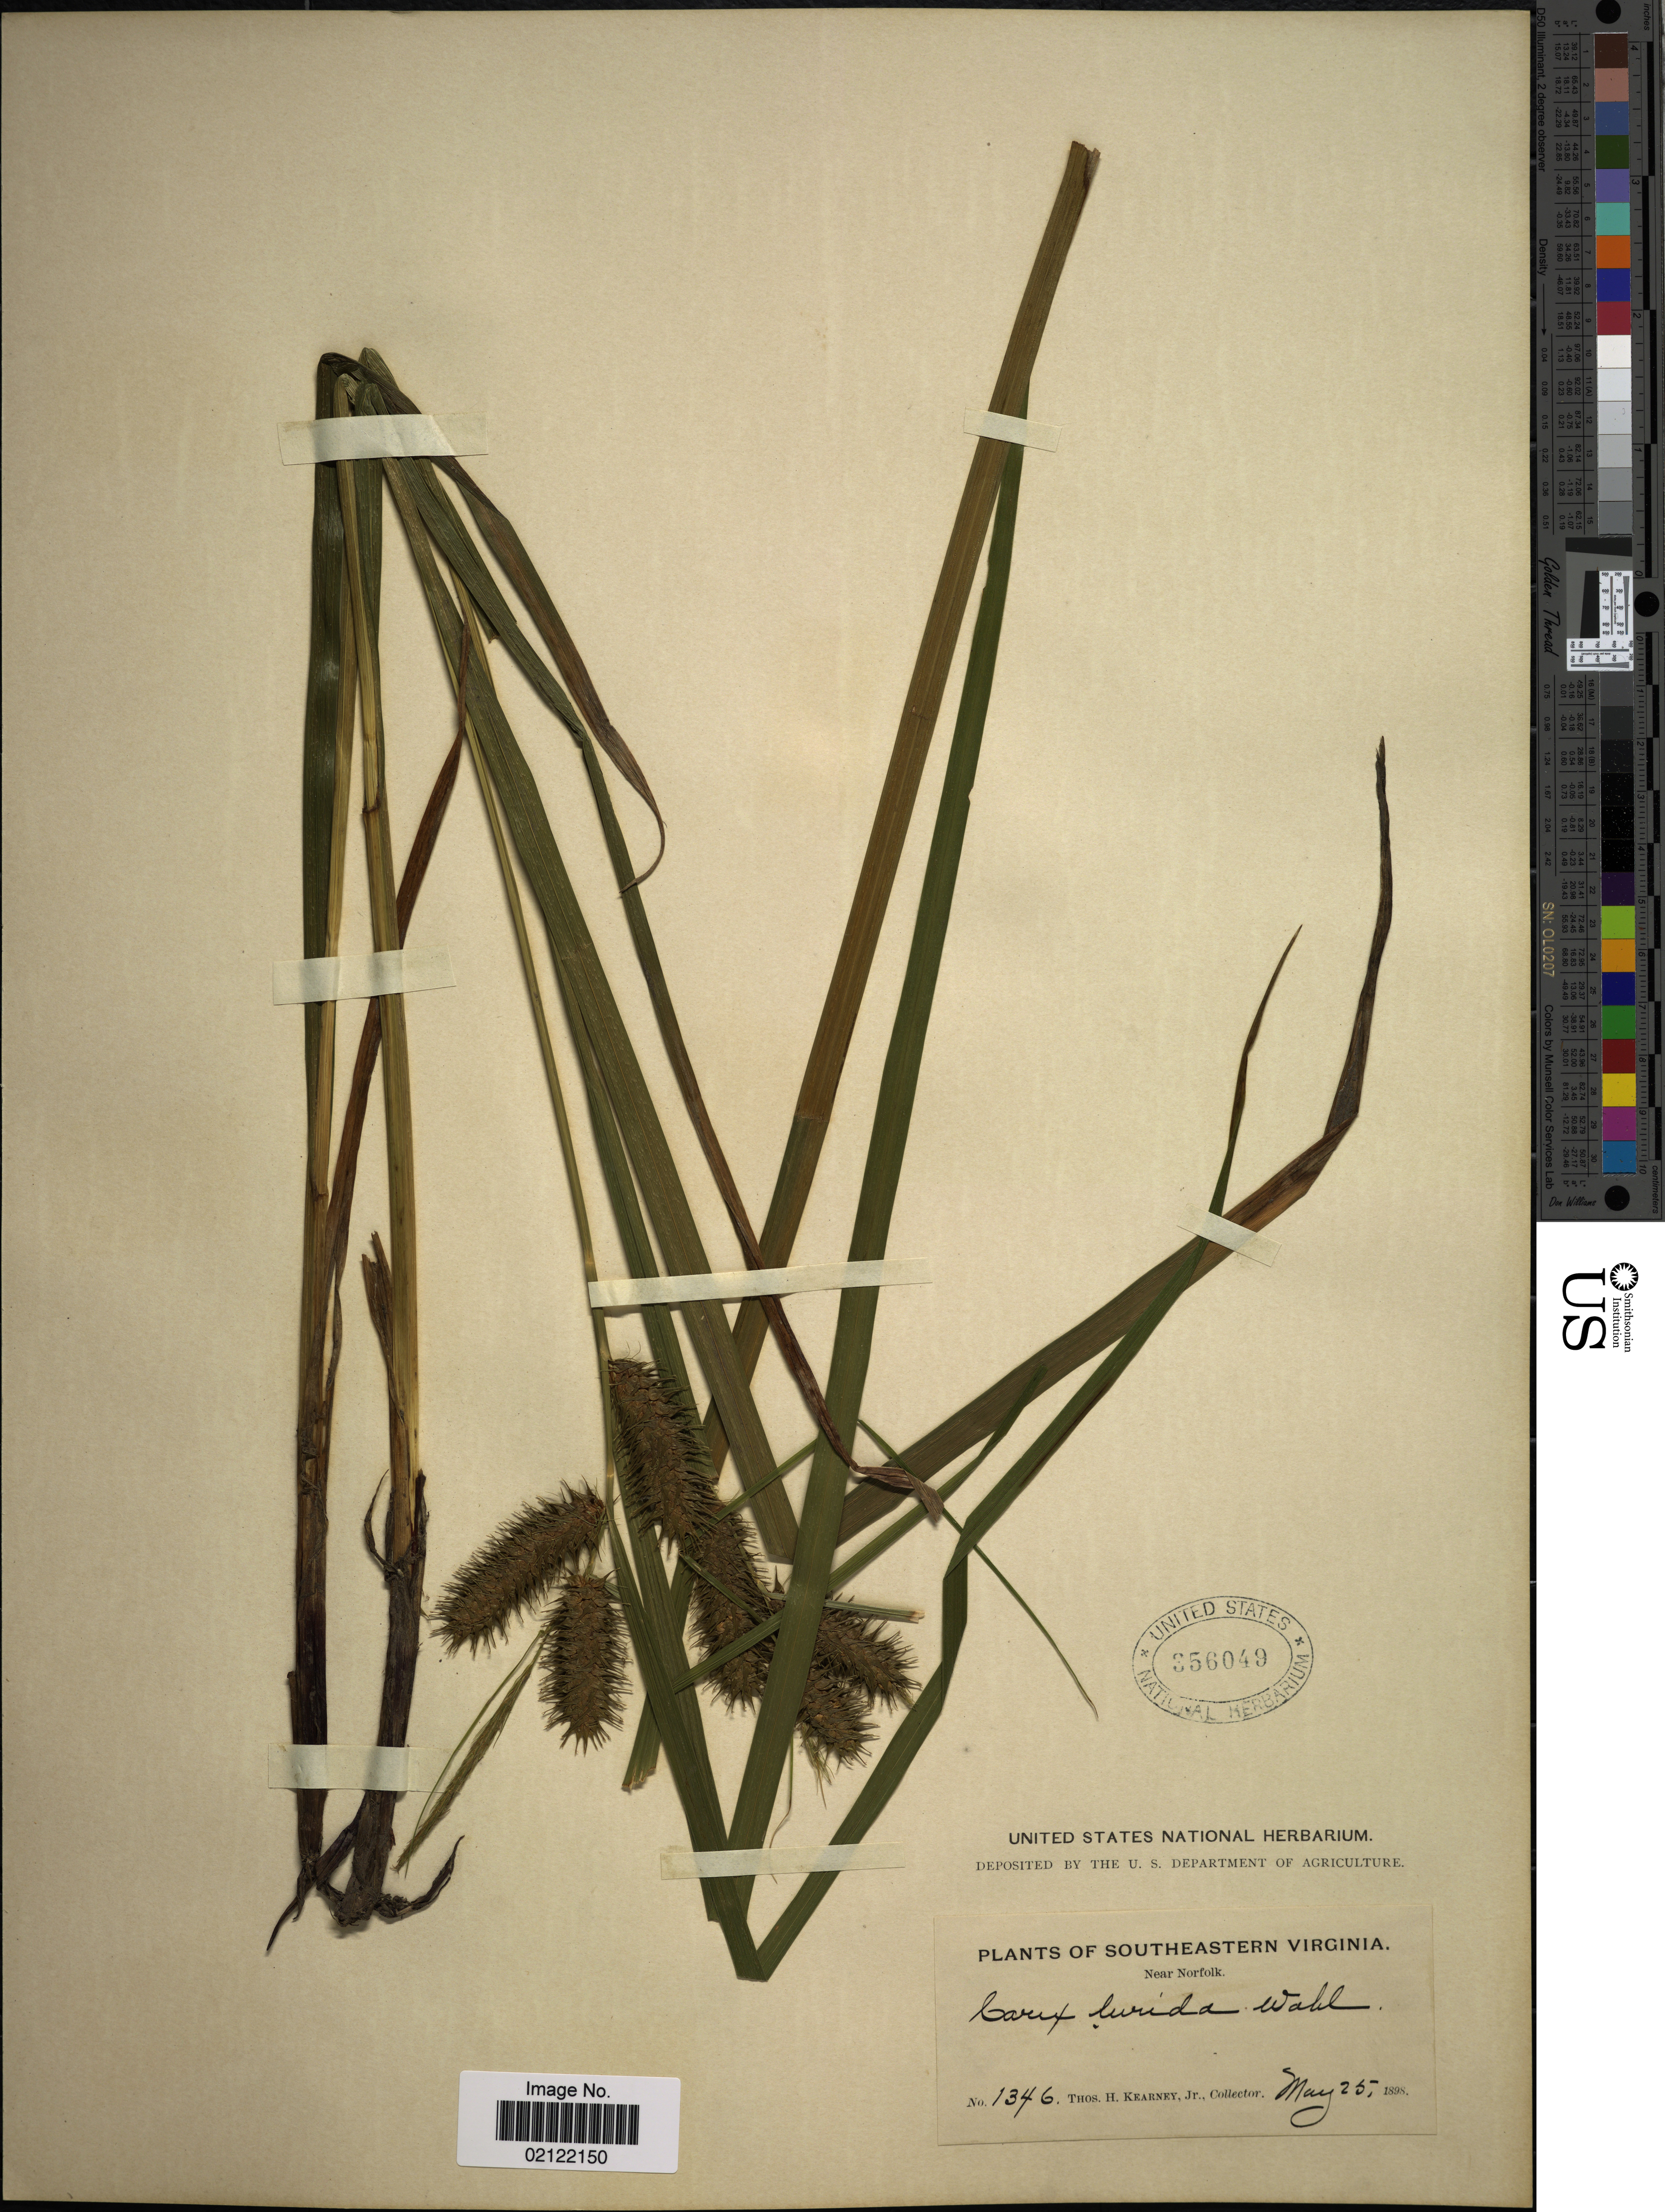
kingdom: Plantae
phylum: Tracheophyta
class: Liliopsida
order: Poales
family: Cyperaceae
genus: Carex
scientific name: Carex lurida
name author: Wahlenb.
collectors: T. H. Kearney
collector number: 1346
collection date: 1898-05-25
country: United States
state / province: Virginia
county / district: City of Norfolk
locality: Southeastern Virginia. Near Norfolk.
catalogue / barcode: US 356049